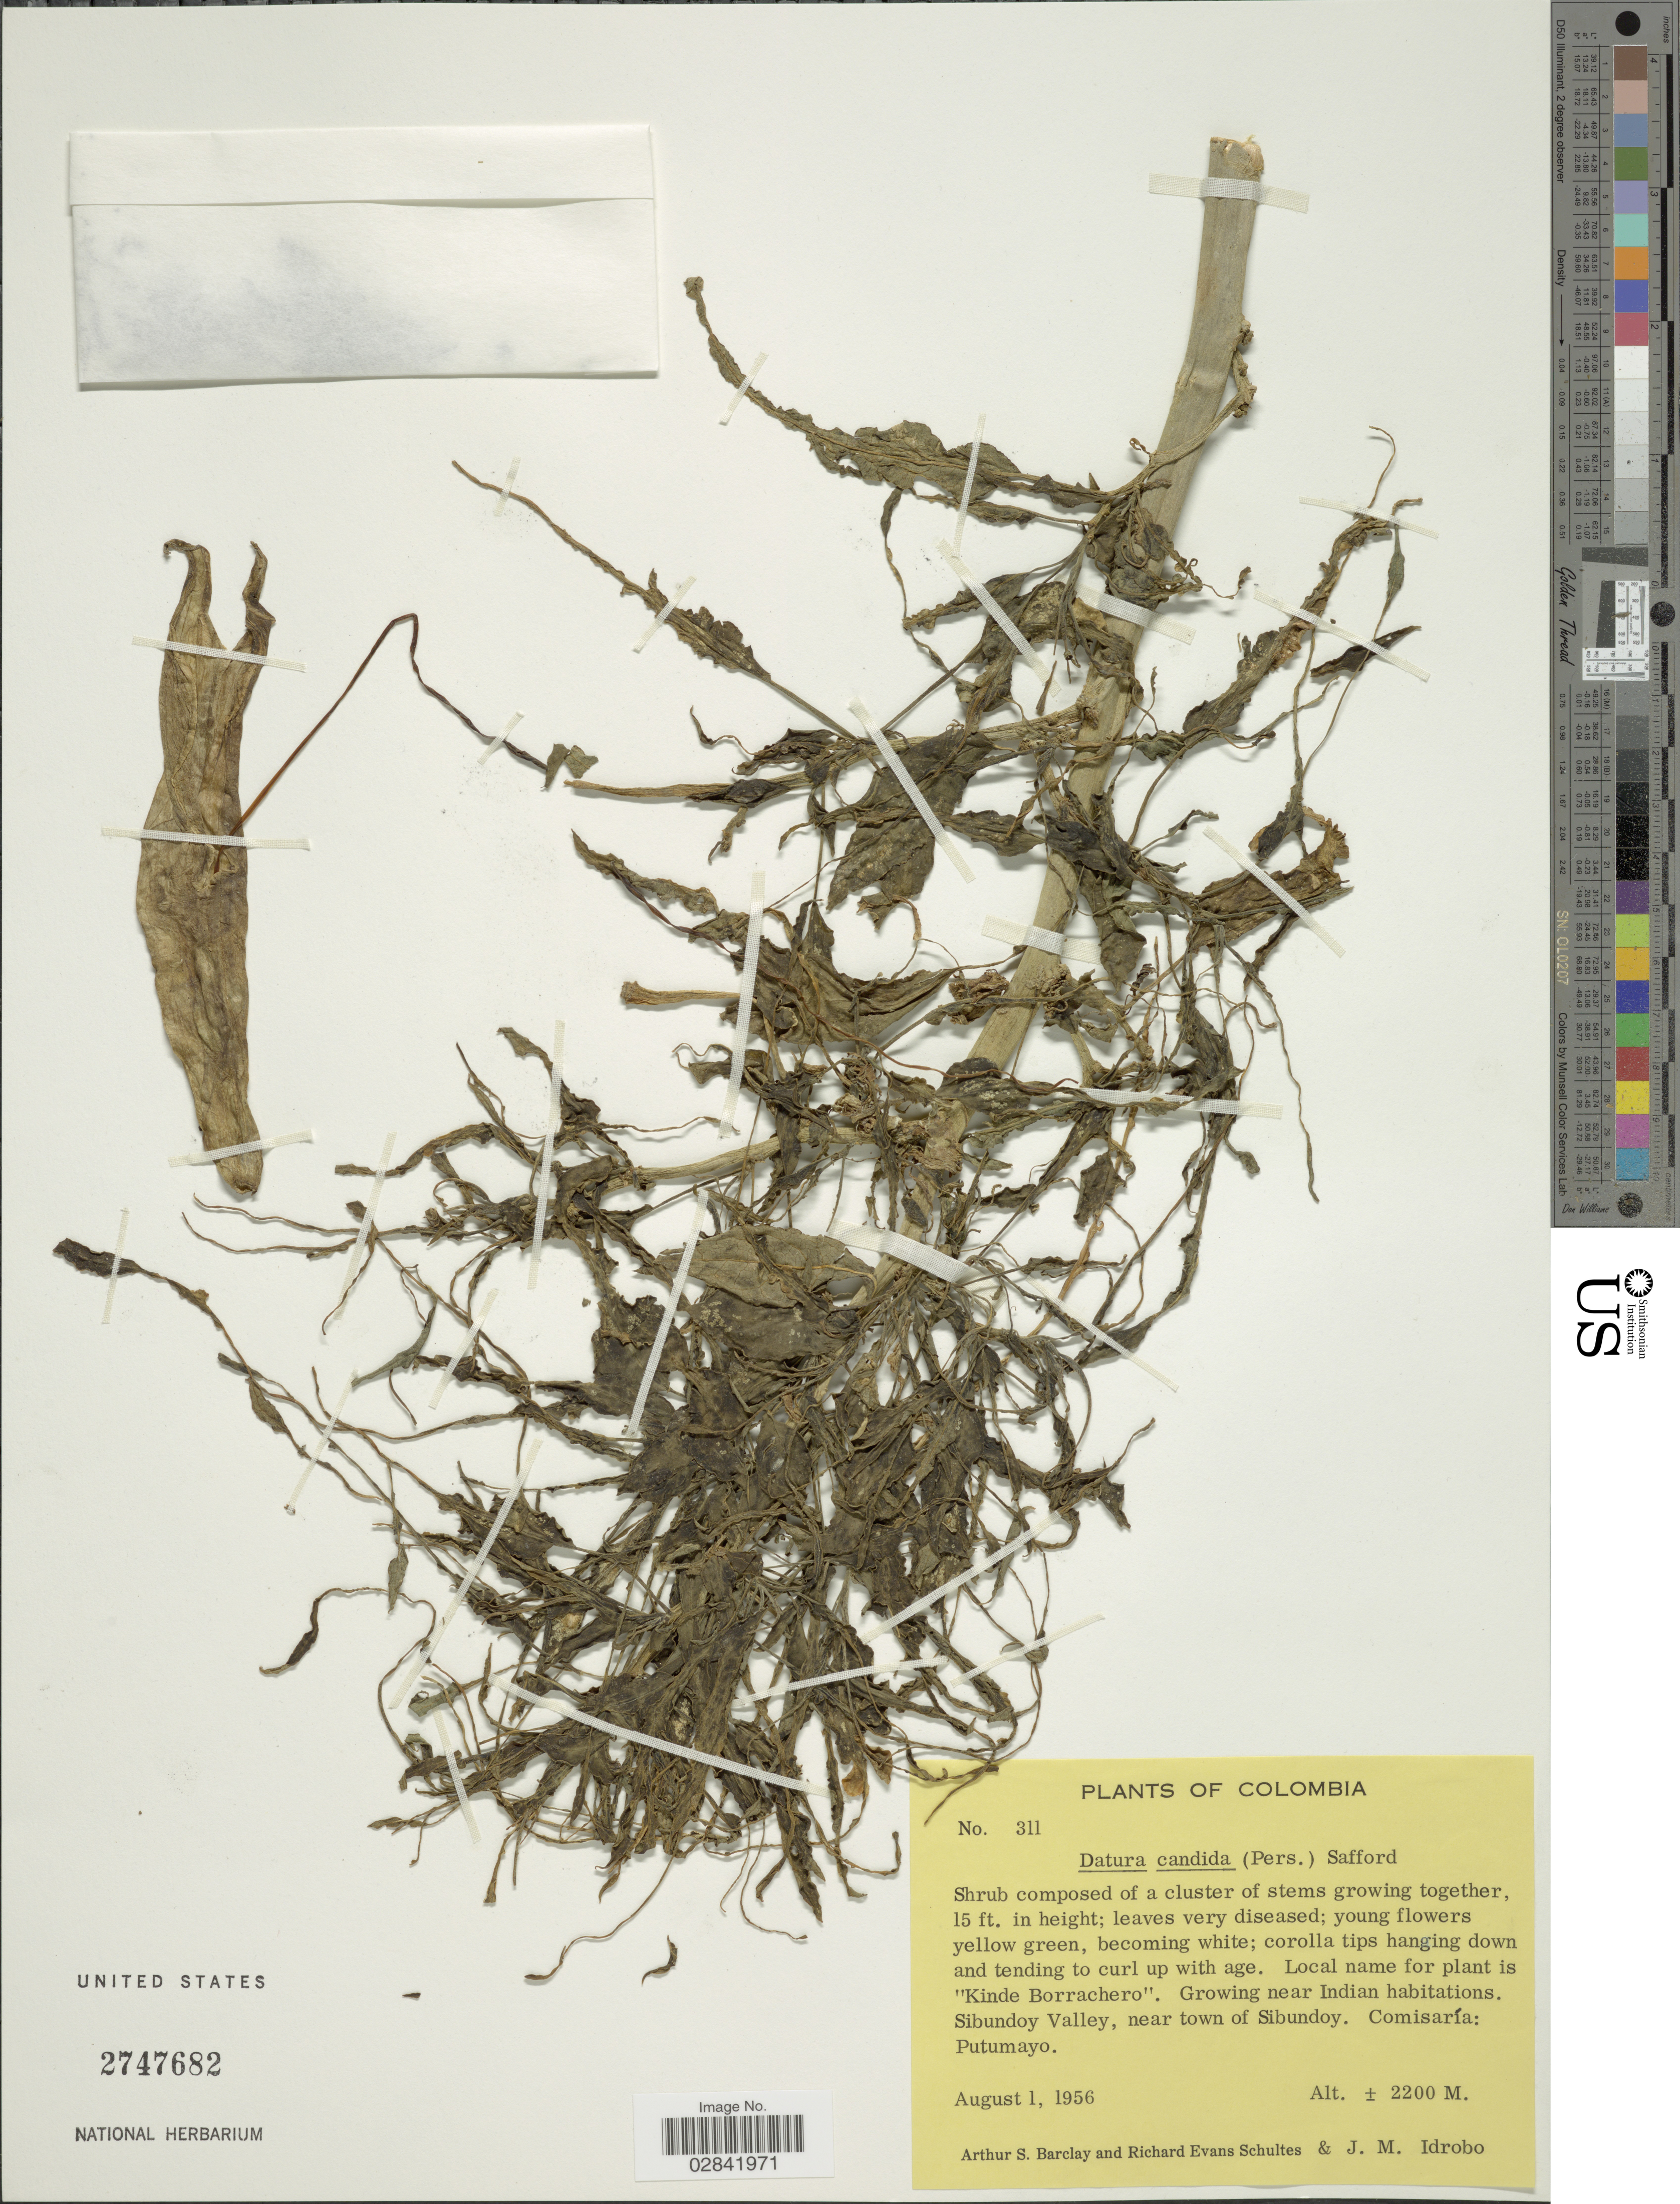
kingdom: Plantae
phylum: Tracheophyta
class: Magnoliopsida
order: Solanales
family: Solanaceae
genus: Brugmansia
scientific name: Brugmansia x candida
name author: Pers.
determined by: (US) Smithsonian Institution - National Museum of Natural History - Department of Botany (UNITED STATES)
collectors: A. S. Barclay, R. E. Schultes & J. M. Idrobo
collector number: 311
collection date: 1956-08-01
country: Colombia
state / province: Putumayo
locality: Sibundoy Valley, near town of Sibundoy. Comisaría: Putumayo.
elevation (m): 2200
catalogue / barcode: US 2747682